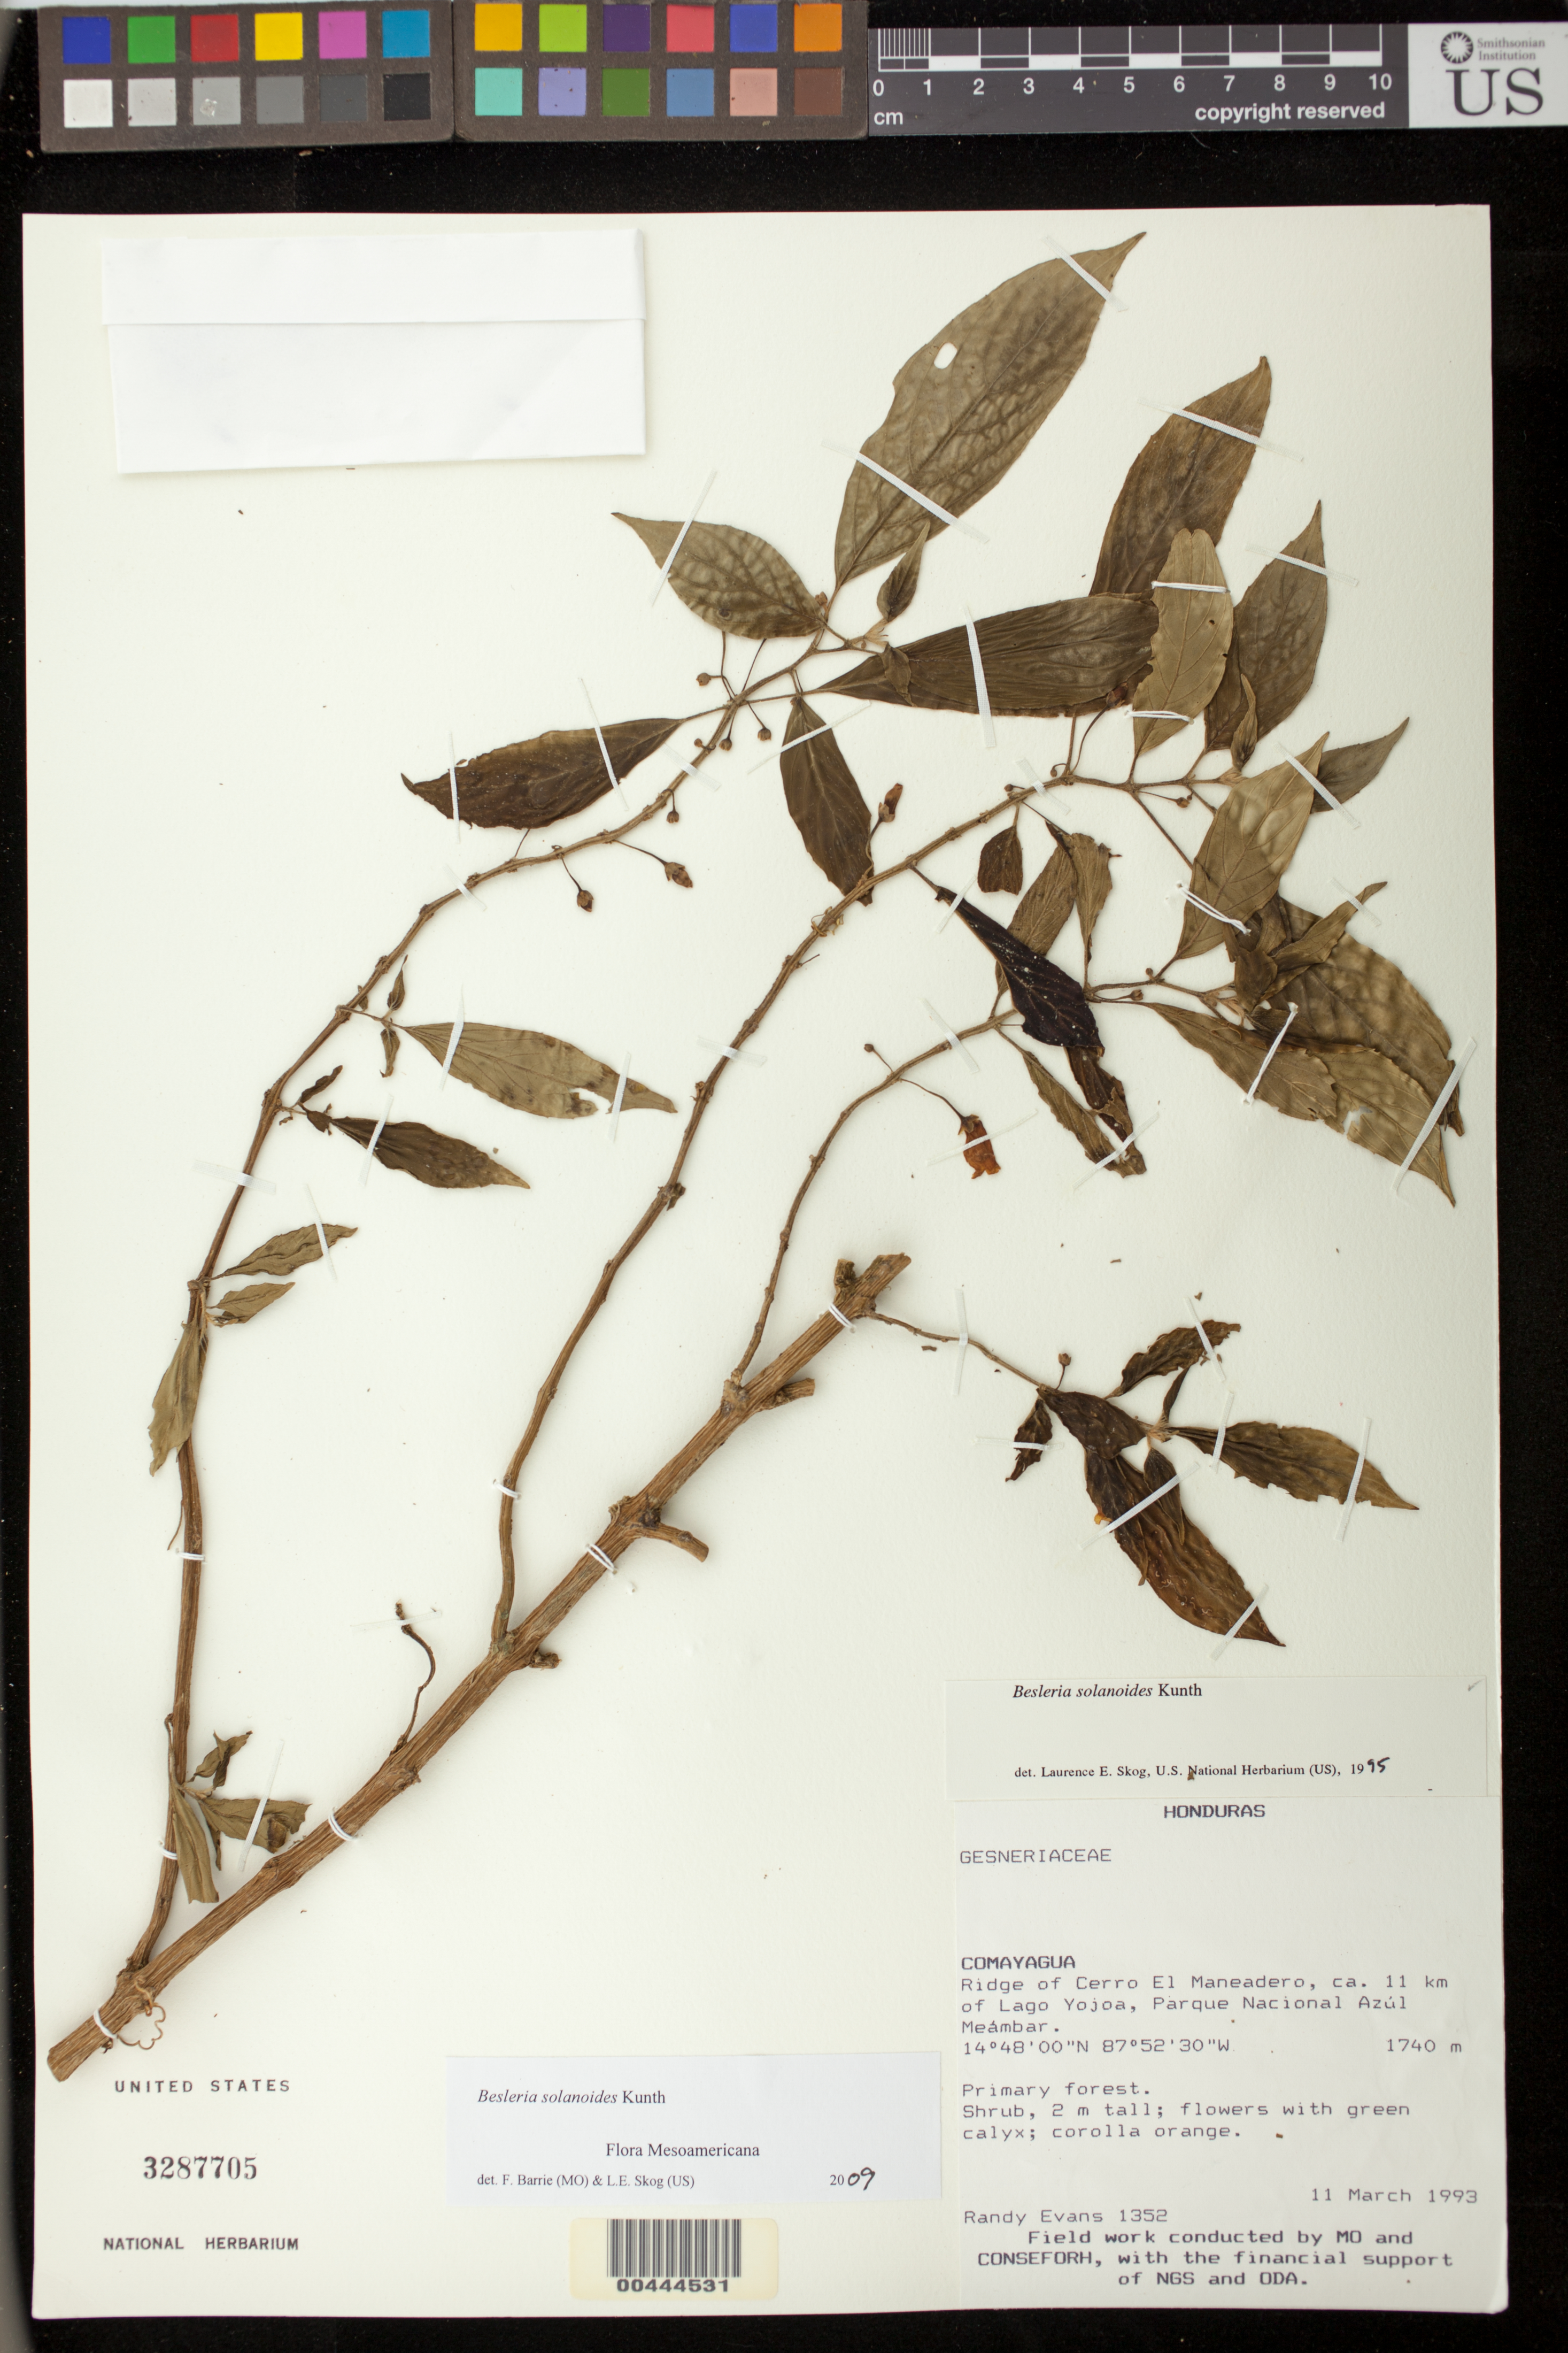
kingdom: Plantae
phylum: Tracheophyta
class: Magnoliopsida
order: Lamiales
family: Gesneriaceae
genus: Besleria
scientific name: Besleria solanoides var. solanoides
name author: Kunth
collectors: R. Evans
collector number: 1352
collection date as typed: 11 Mar 1993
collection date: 1993-03-11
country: Honduras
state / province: Comayagua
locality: Cerro el Maneadero, Lago Yojoa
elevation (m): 1740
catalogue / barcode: US 3287705